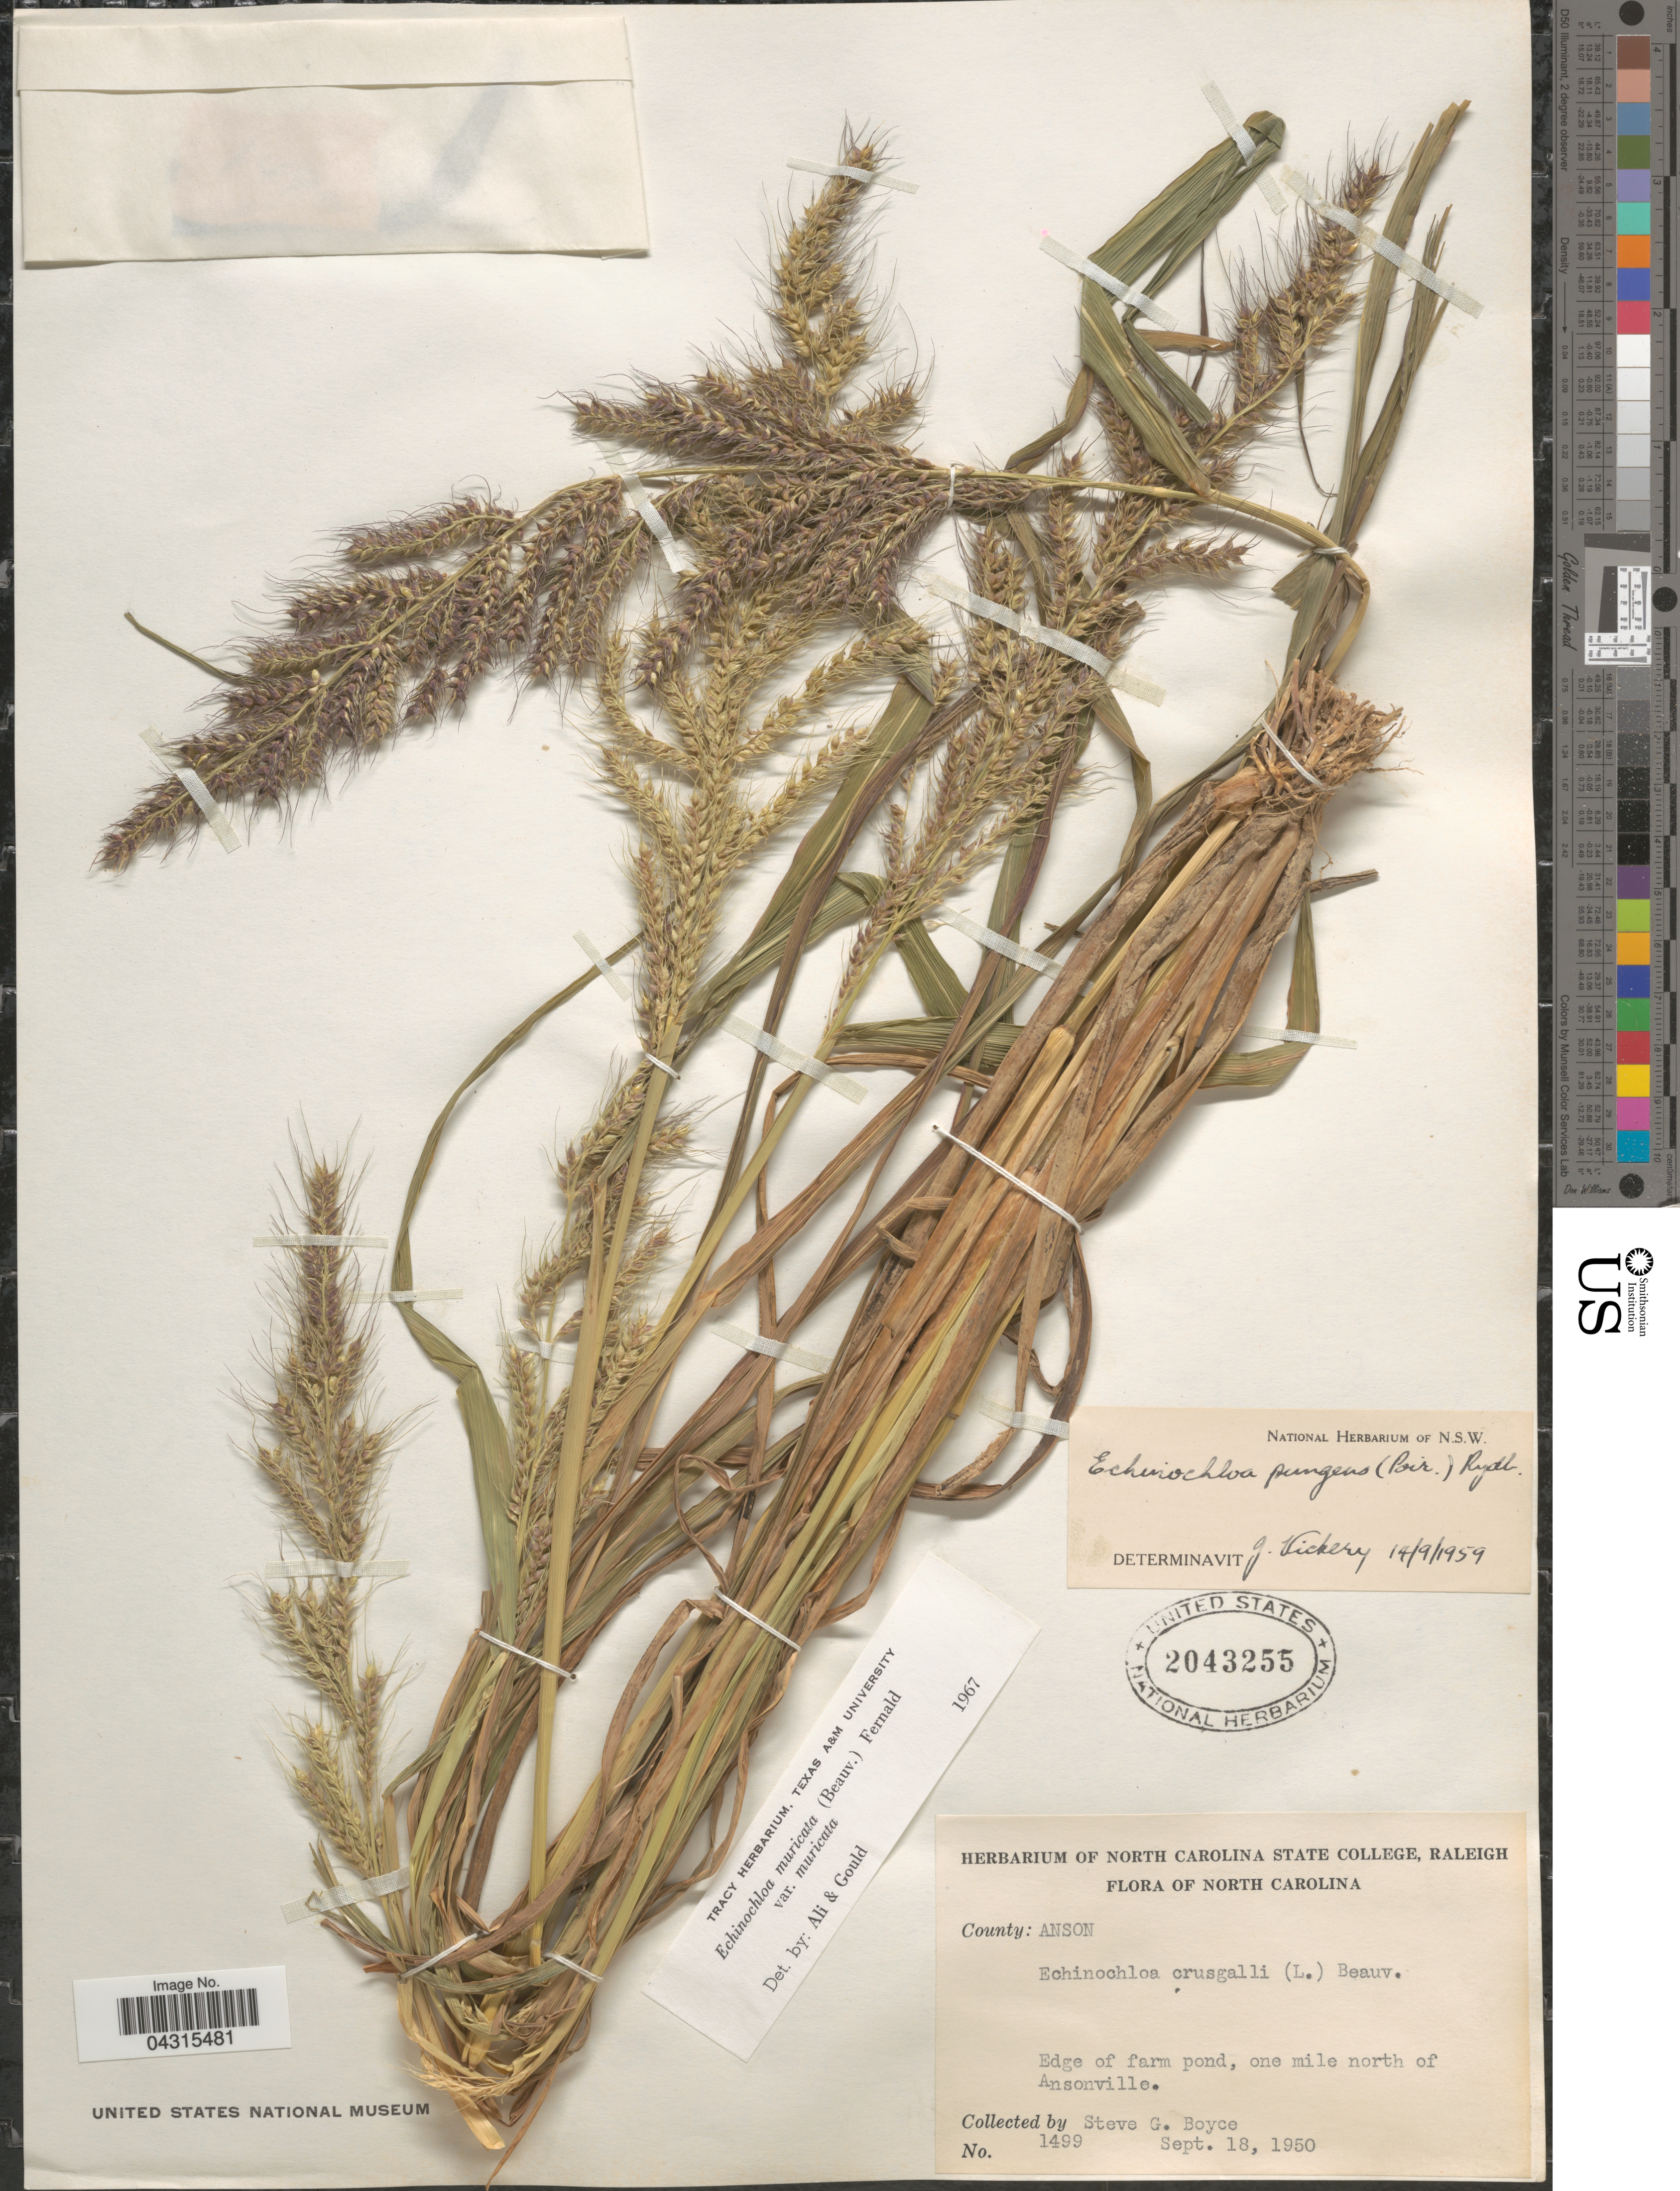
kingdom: Plantae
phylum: Tracheophyta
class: Liliopsida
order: Poales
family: Poaceae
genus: Echinochloa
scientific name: Echinochloa muricata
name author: (P. Beauv.) Fernald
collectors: S. Boyce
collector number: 1499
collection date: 1950-09-18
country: United States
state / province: North Carolina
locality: County: Anson. Edge of farm pond, one mile north of Ansonville.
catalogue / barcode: US 2043255